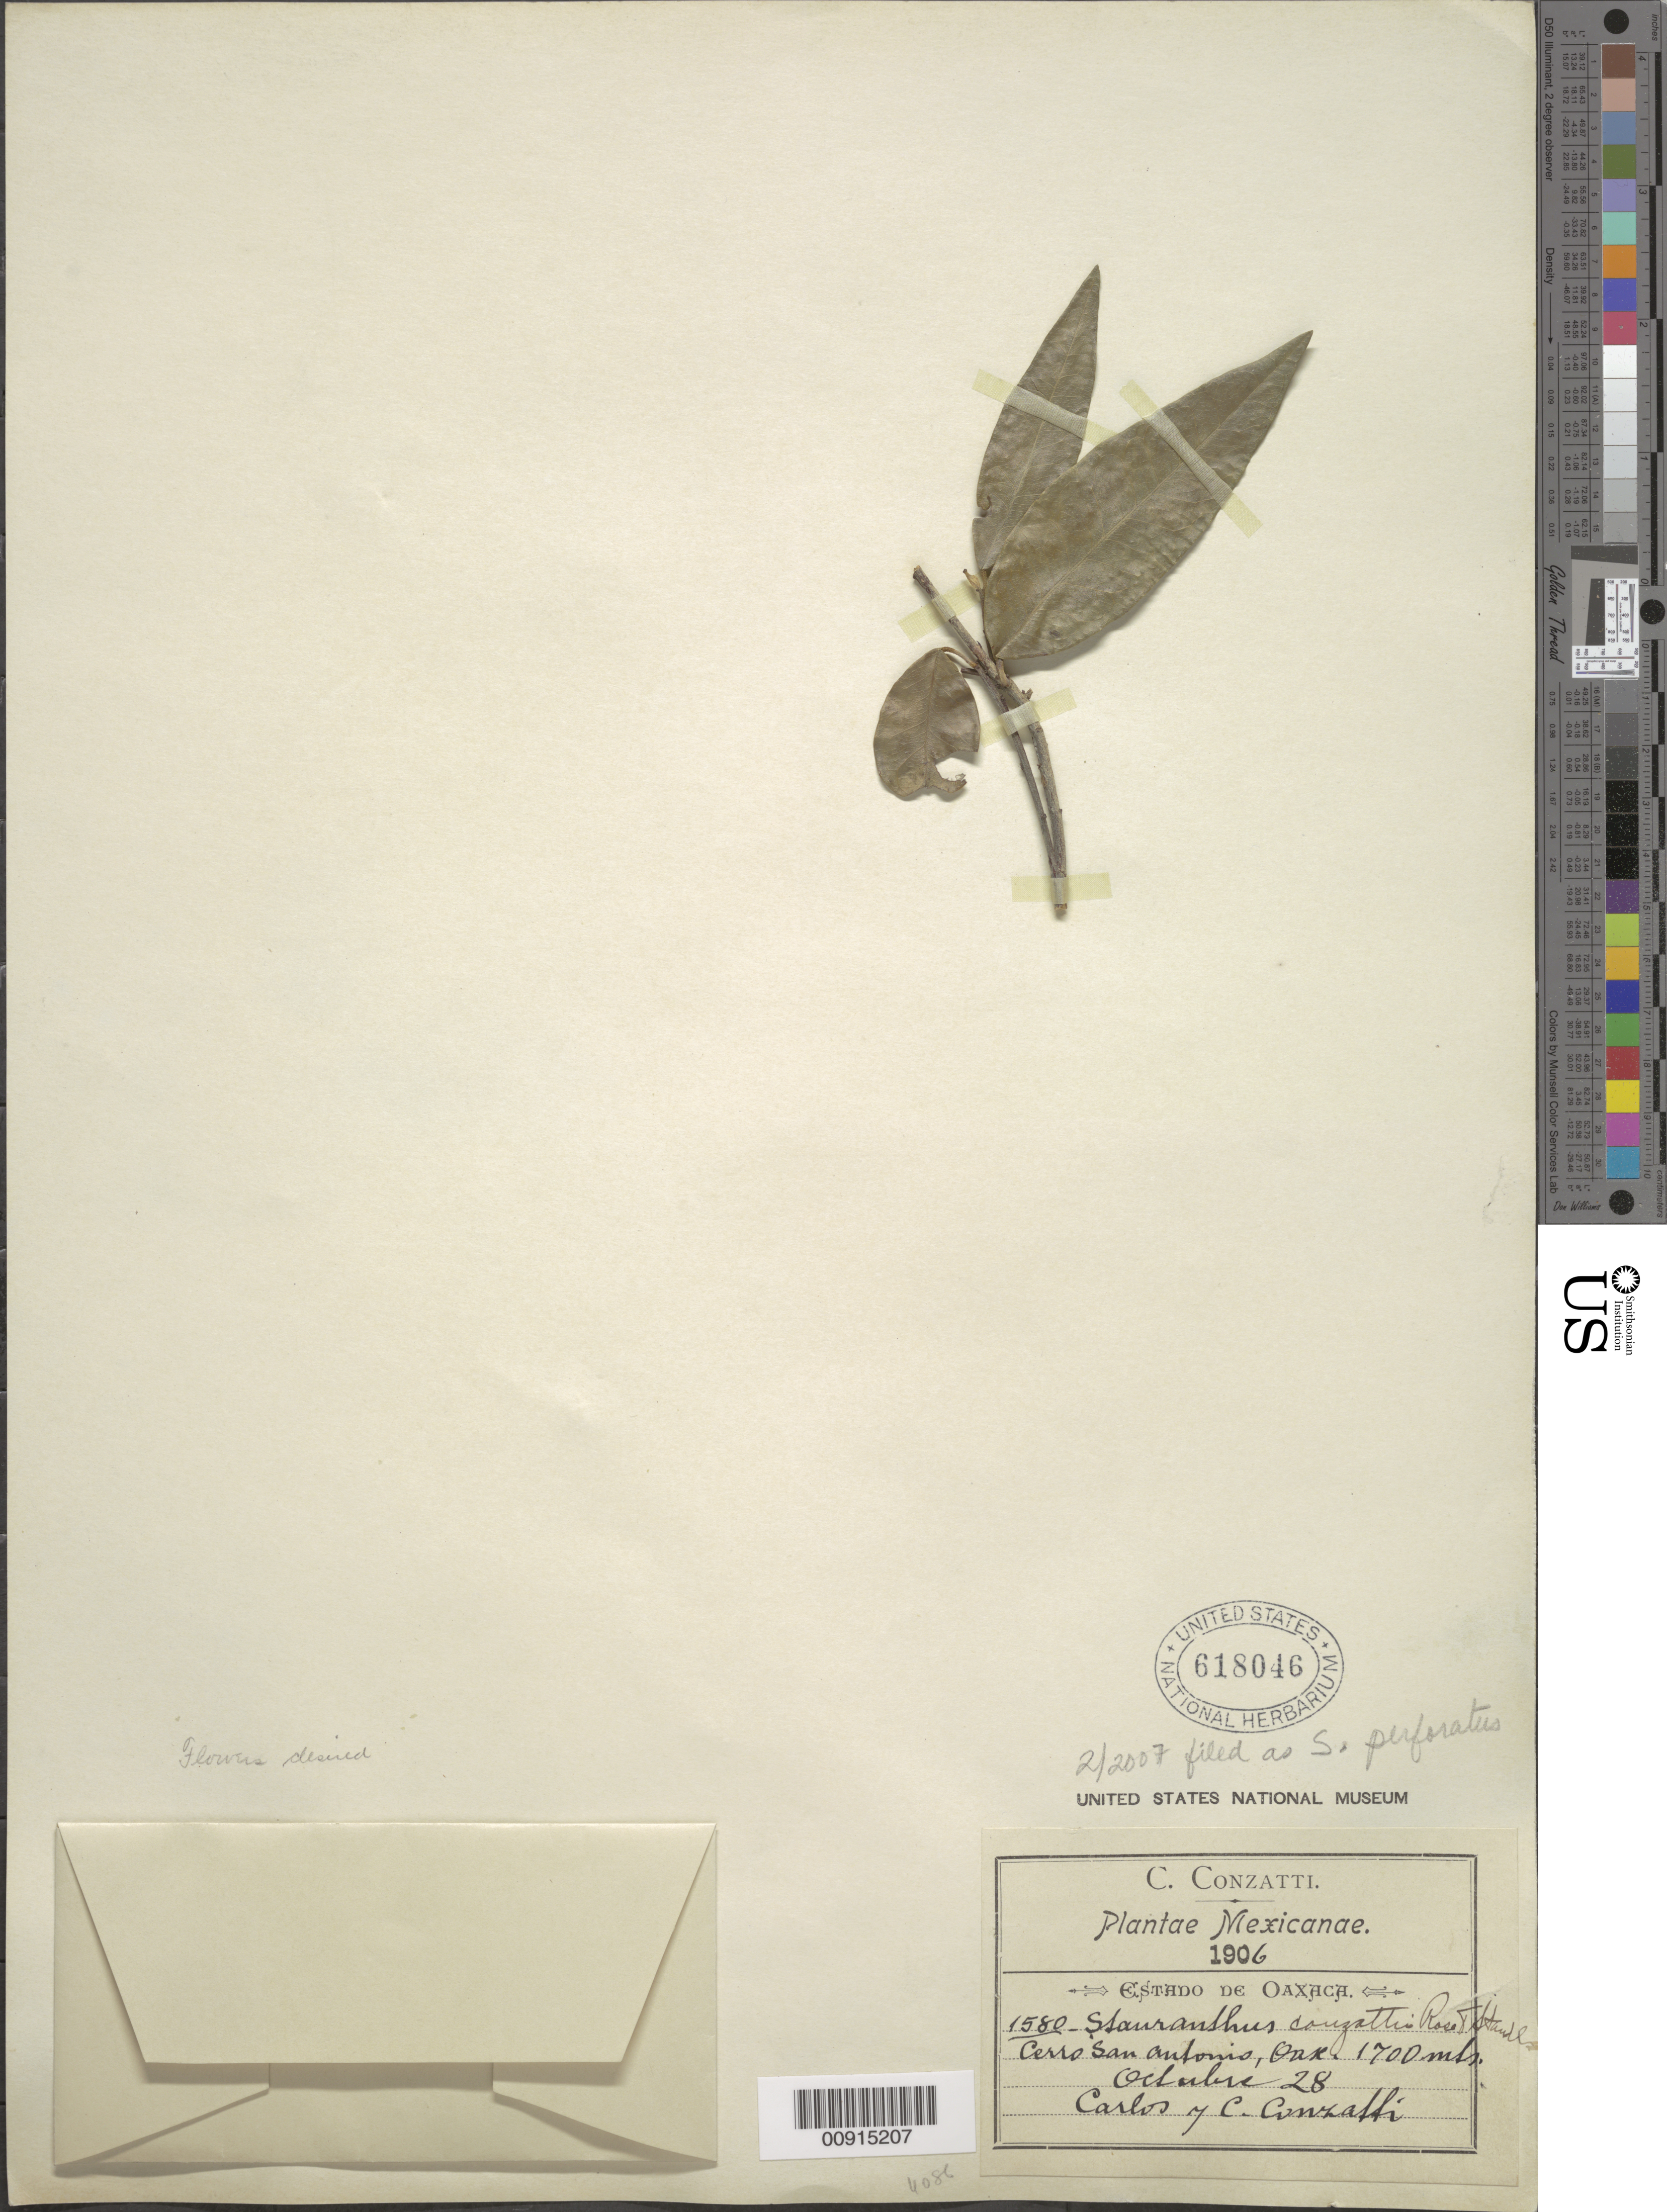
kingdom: Plantae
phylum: Tracheophyta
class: Magnoliopsida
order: Sapindales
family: Rutaceae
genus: Stauranthus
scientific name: Stauranthus perforatus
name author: Liebm.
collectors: C. Conzatti & C. Conzatti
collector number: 1580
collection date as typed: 28 Oct 1906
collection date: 1906-10-28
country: Mexico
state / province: Oaxaca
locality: Cerro San Antonio, Oaxaca.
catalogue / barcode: US 618046